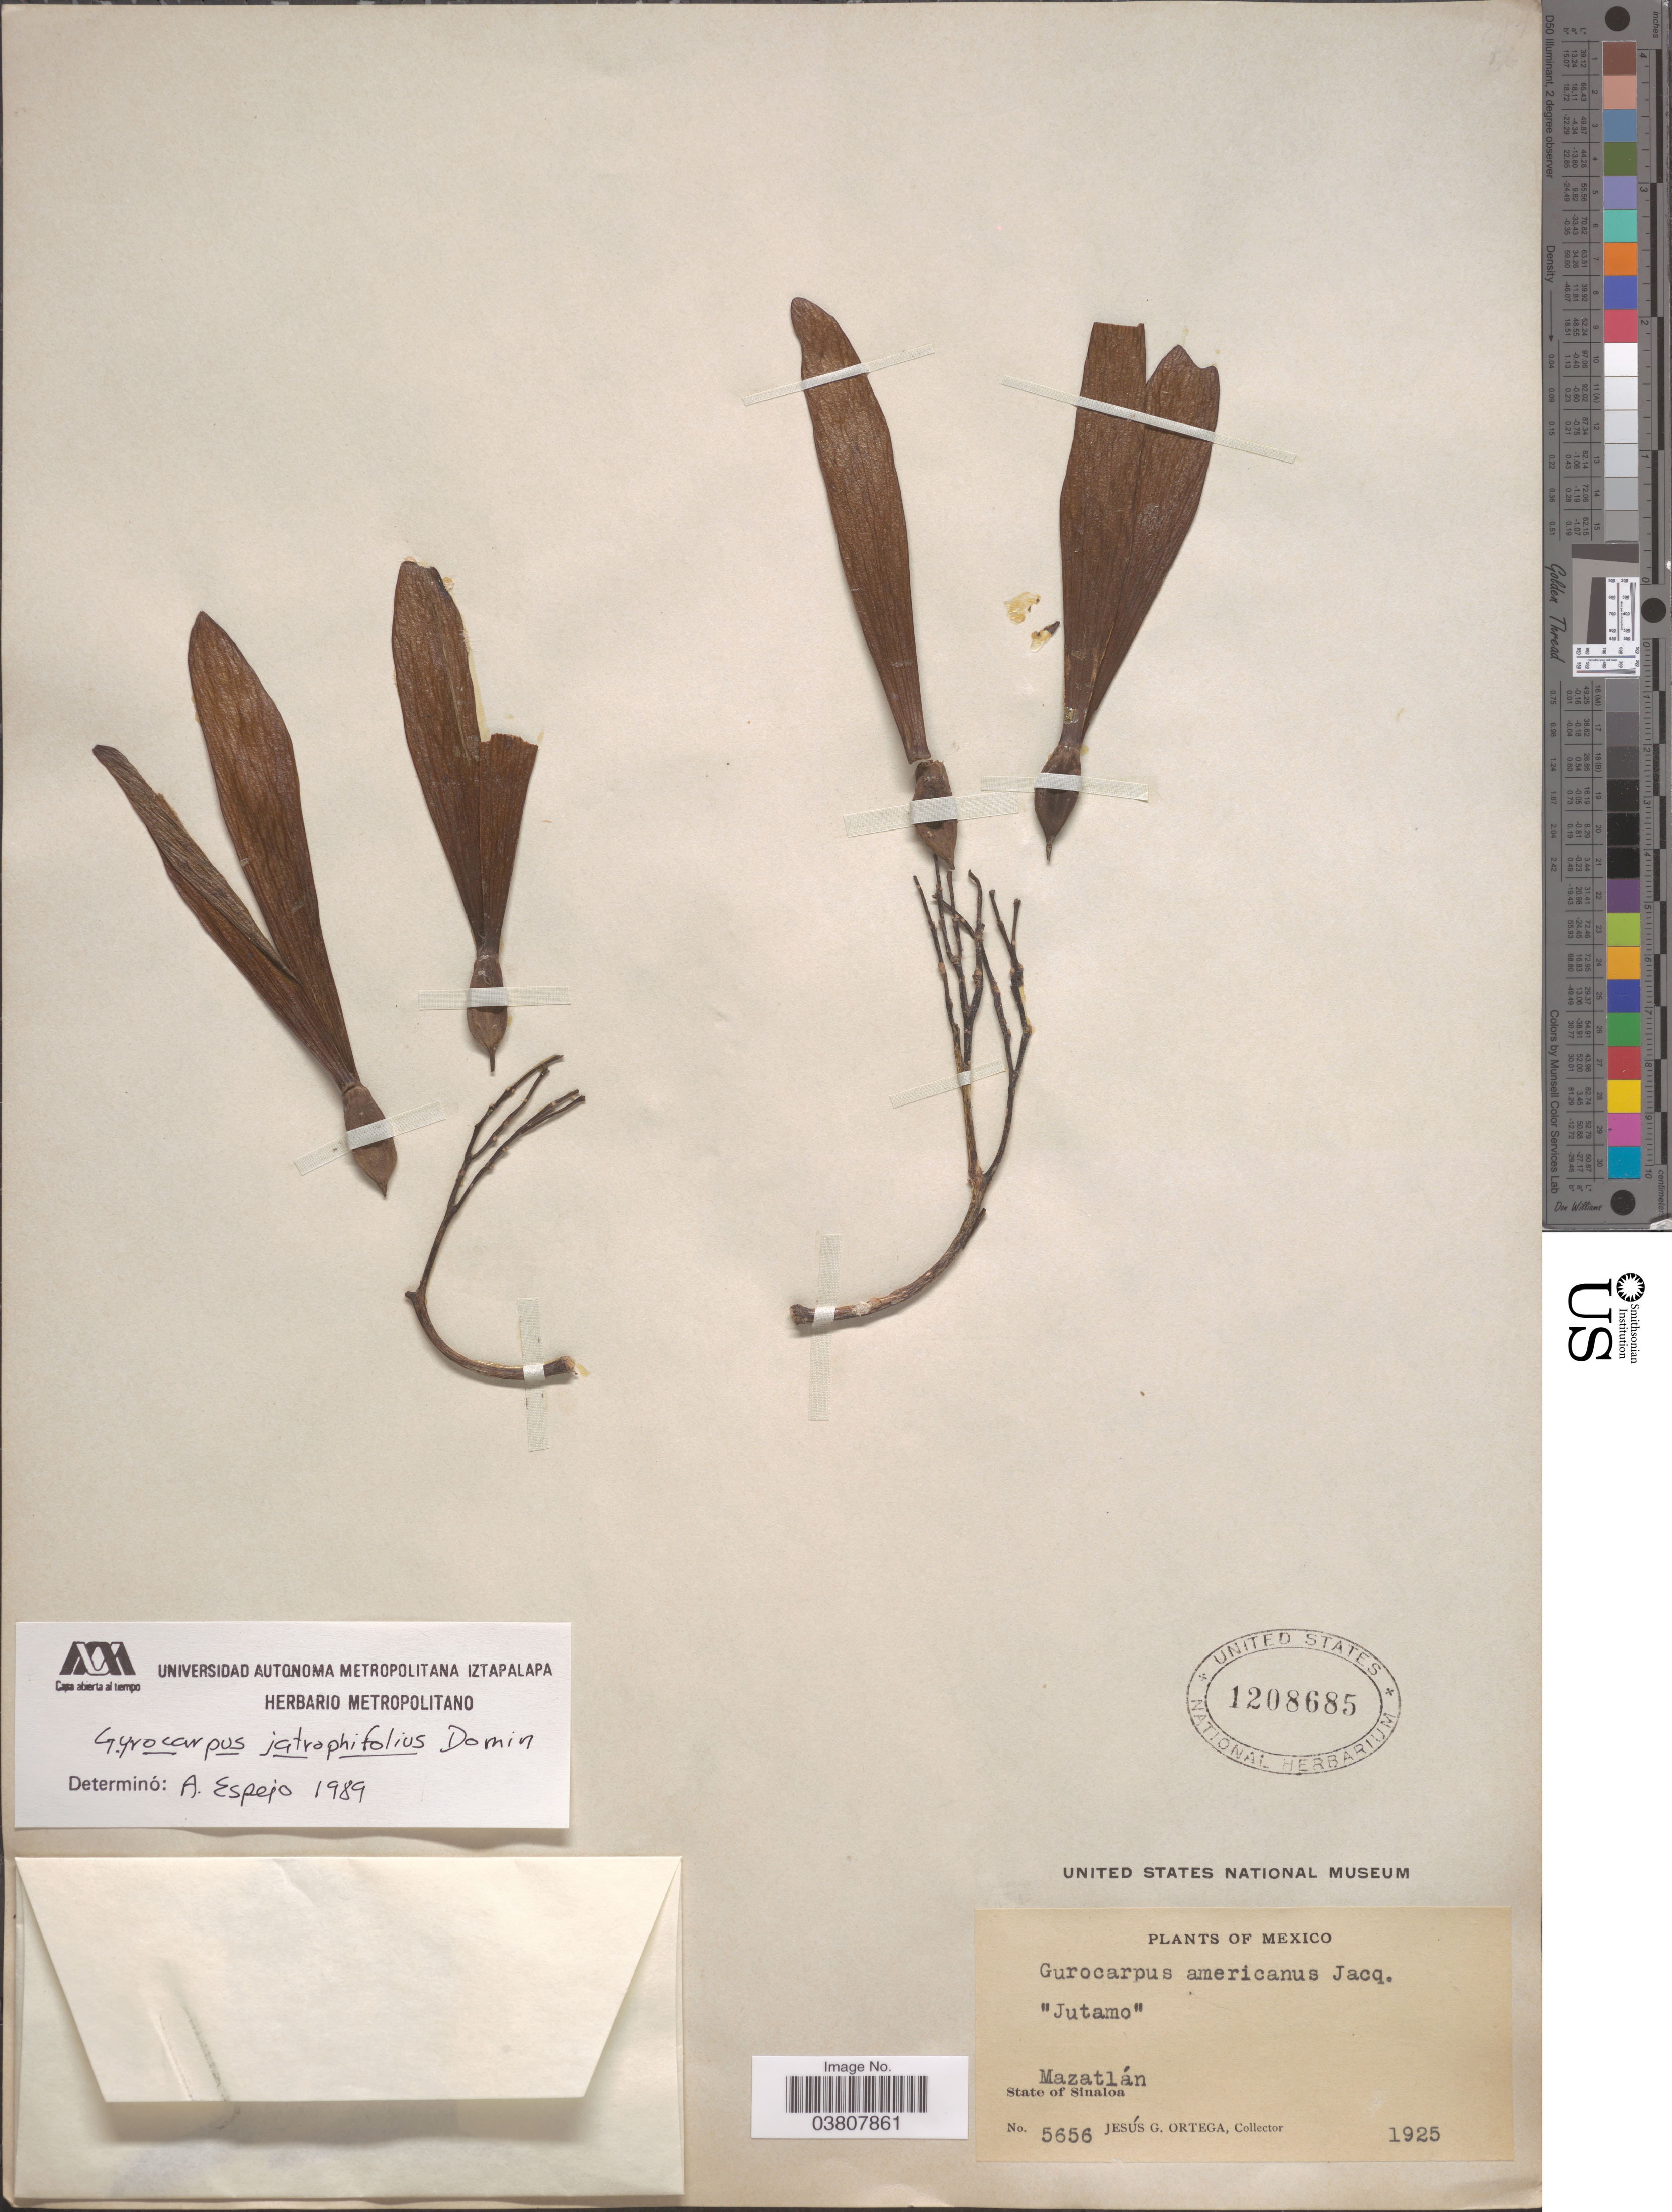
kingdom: Plantae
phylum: Tracheophyta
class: Magnoliopsida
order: Laurales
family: Hernandiaceae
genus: Gyrocarpus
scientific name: Gyrocarpus jatrophifolius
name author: Domin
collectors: J. Ortega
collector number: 5656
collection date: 1925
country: Mexico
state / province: Sinaloa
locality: Mazatlán.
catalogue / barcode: US 1208685